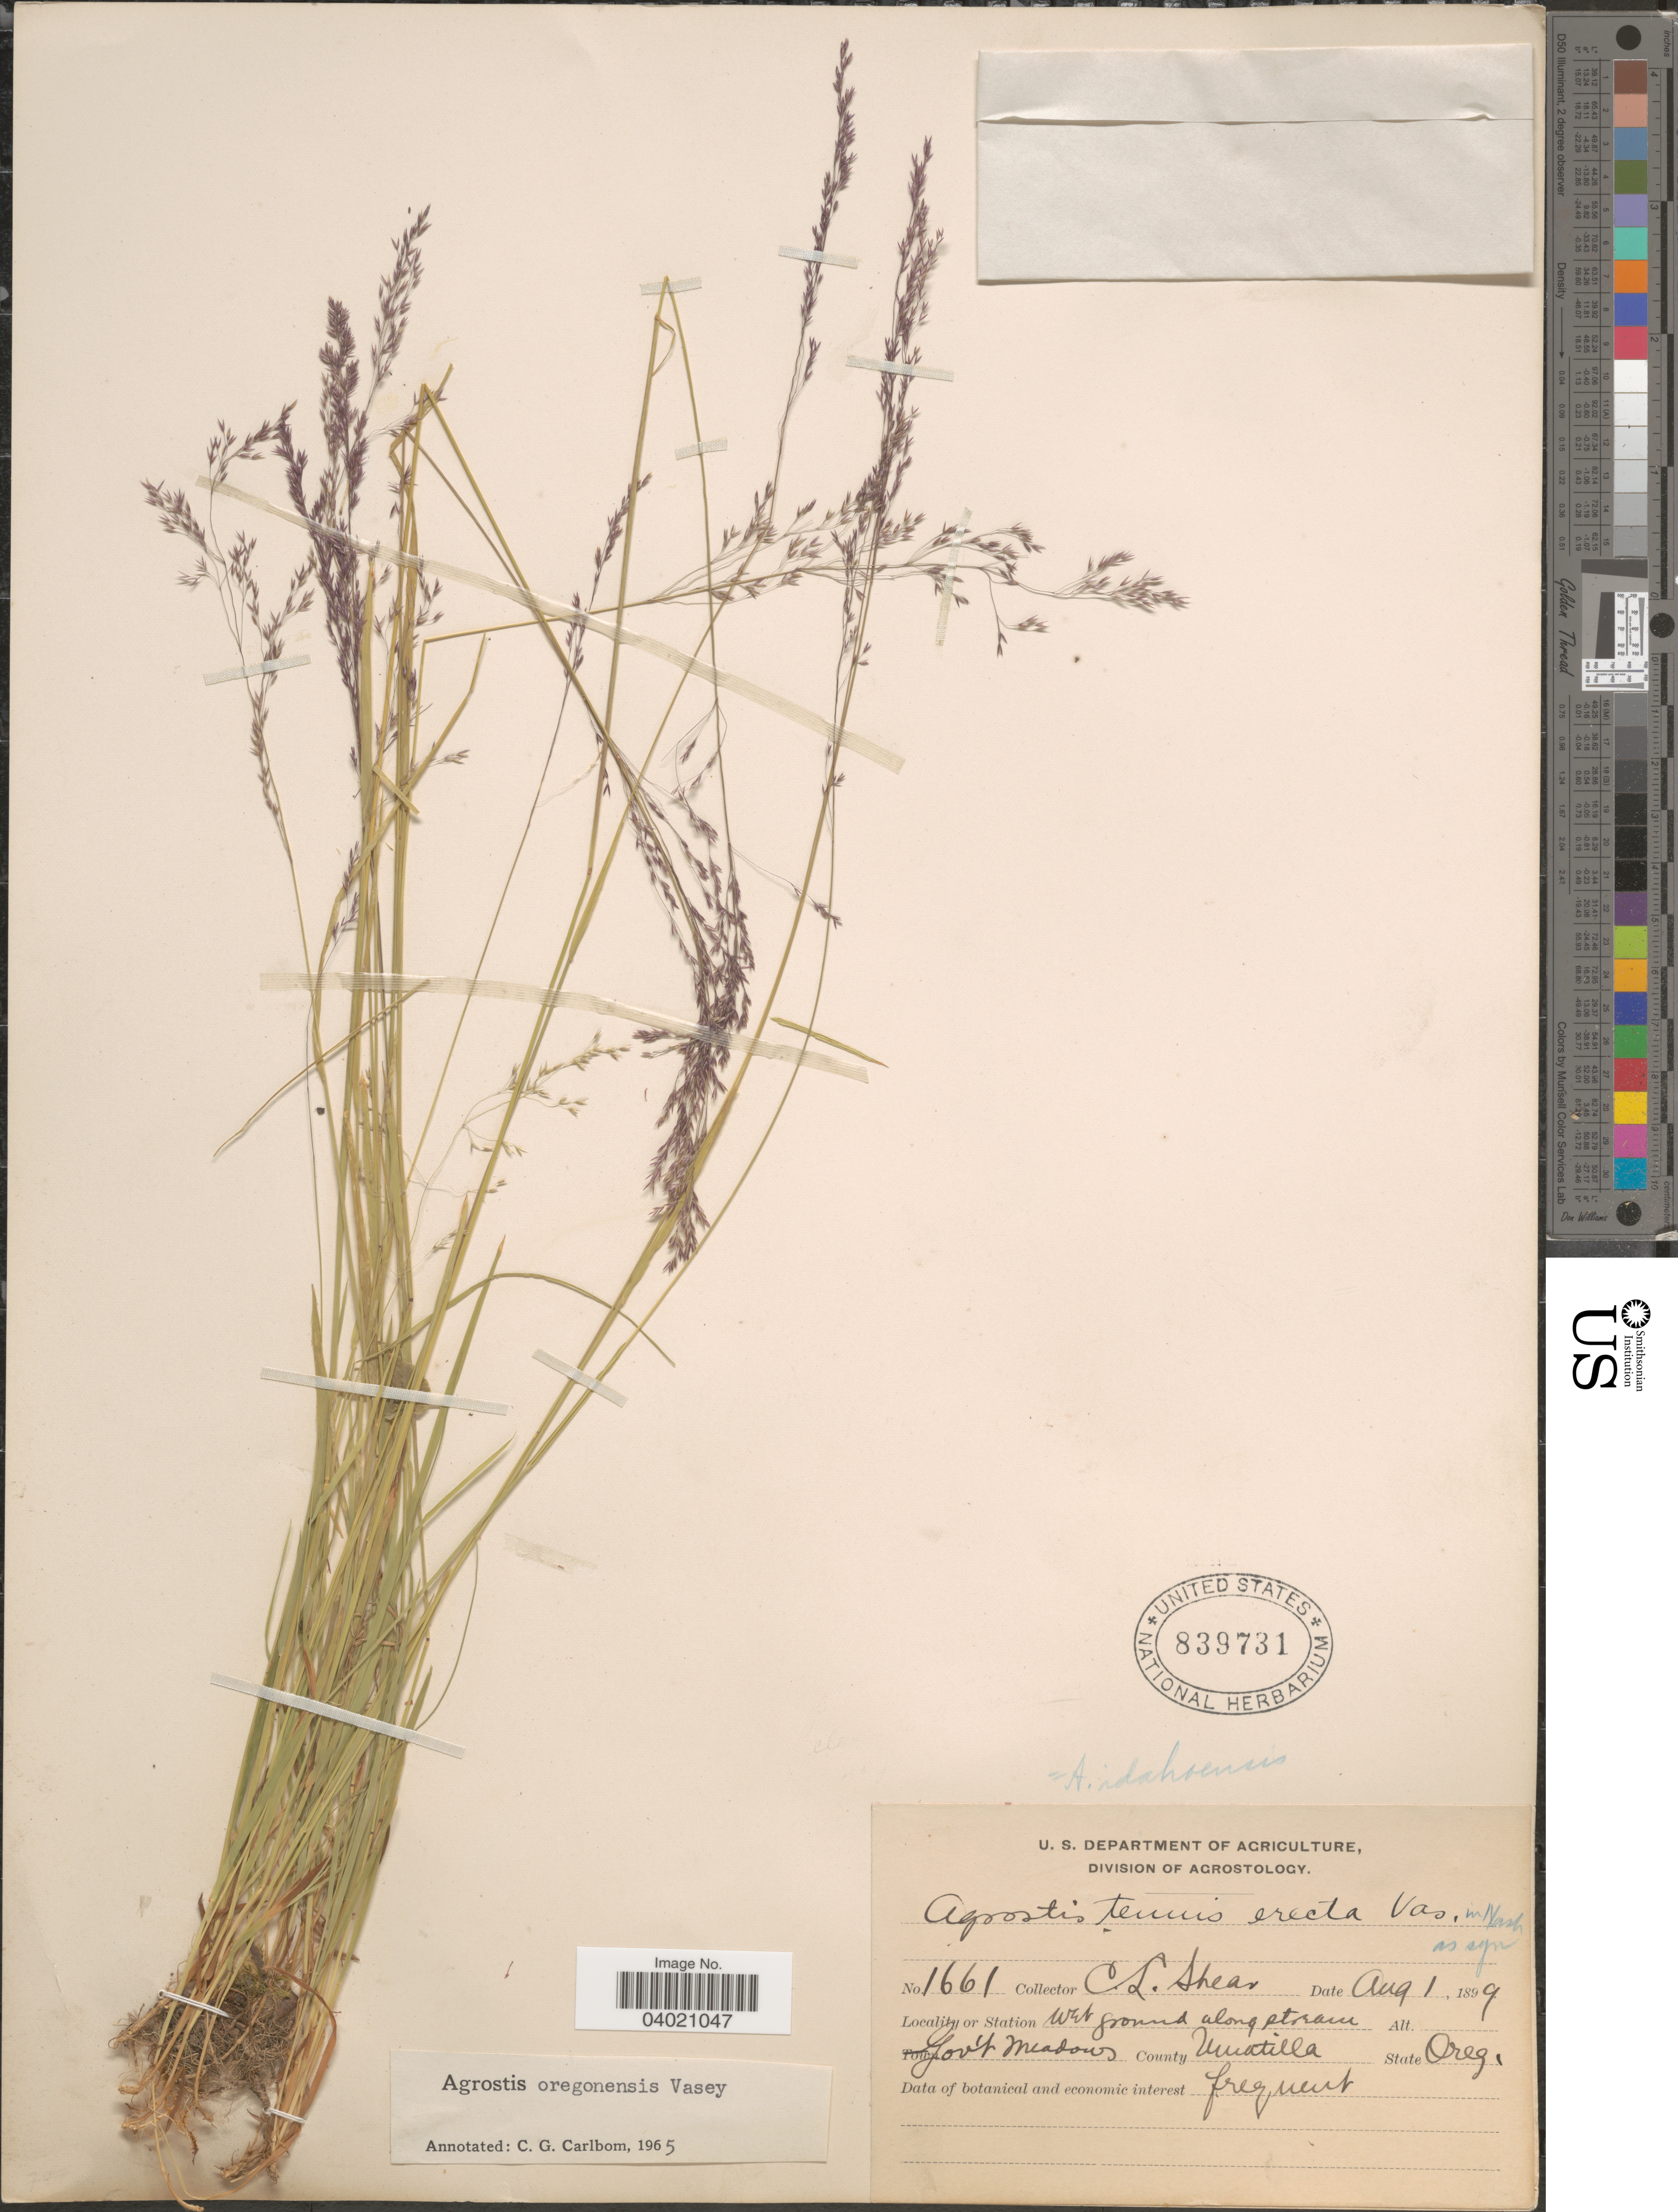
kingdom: Plantae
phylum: Tracheophyta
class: Liliopsida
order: Poales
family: Poaceae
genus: Agrostis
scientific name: Agrostis oregonensis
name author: Vasey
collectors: C. L. Shear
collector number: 1661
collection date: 1899-08-01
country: United States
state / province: Oregon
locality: Station wet ground along stream. Gov't meadows. County Umatilla.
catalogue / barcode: US 839731